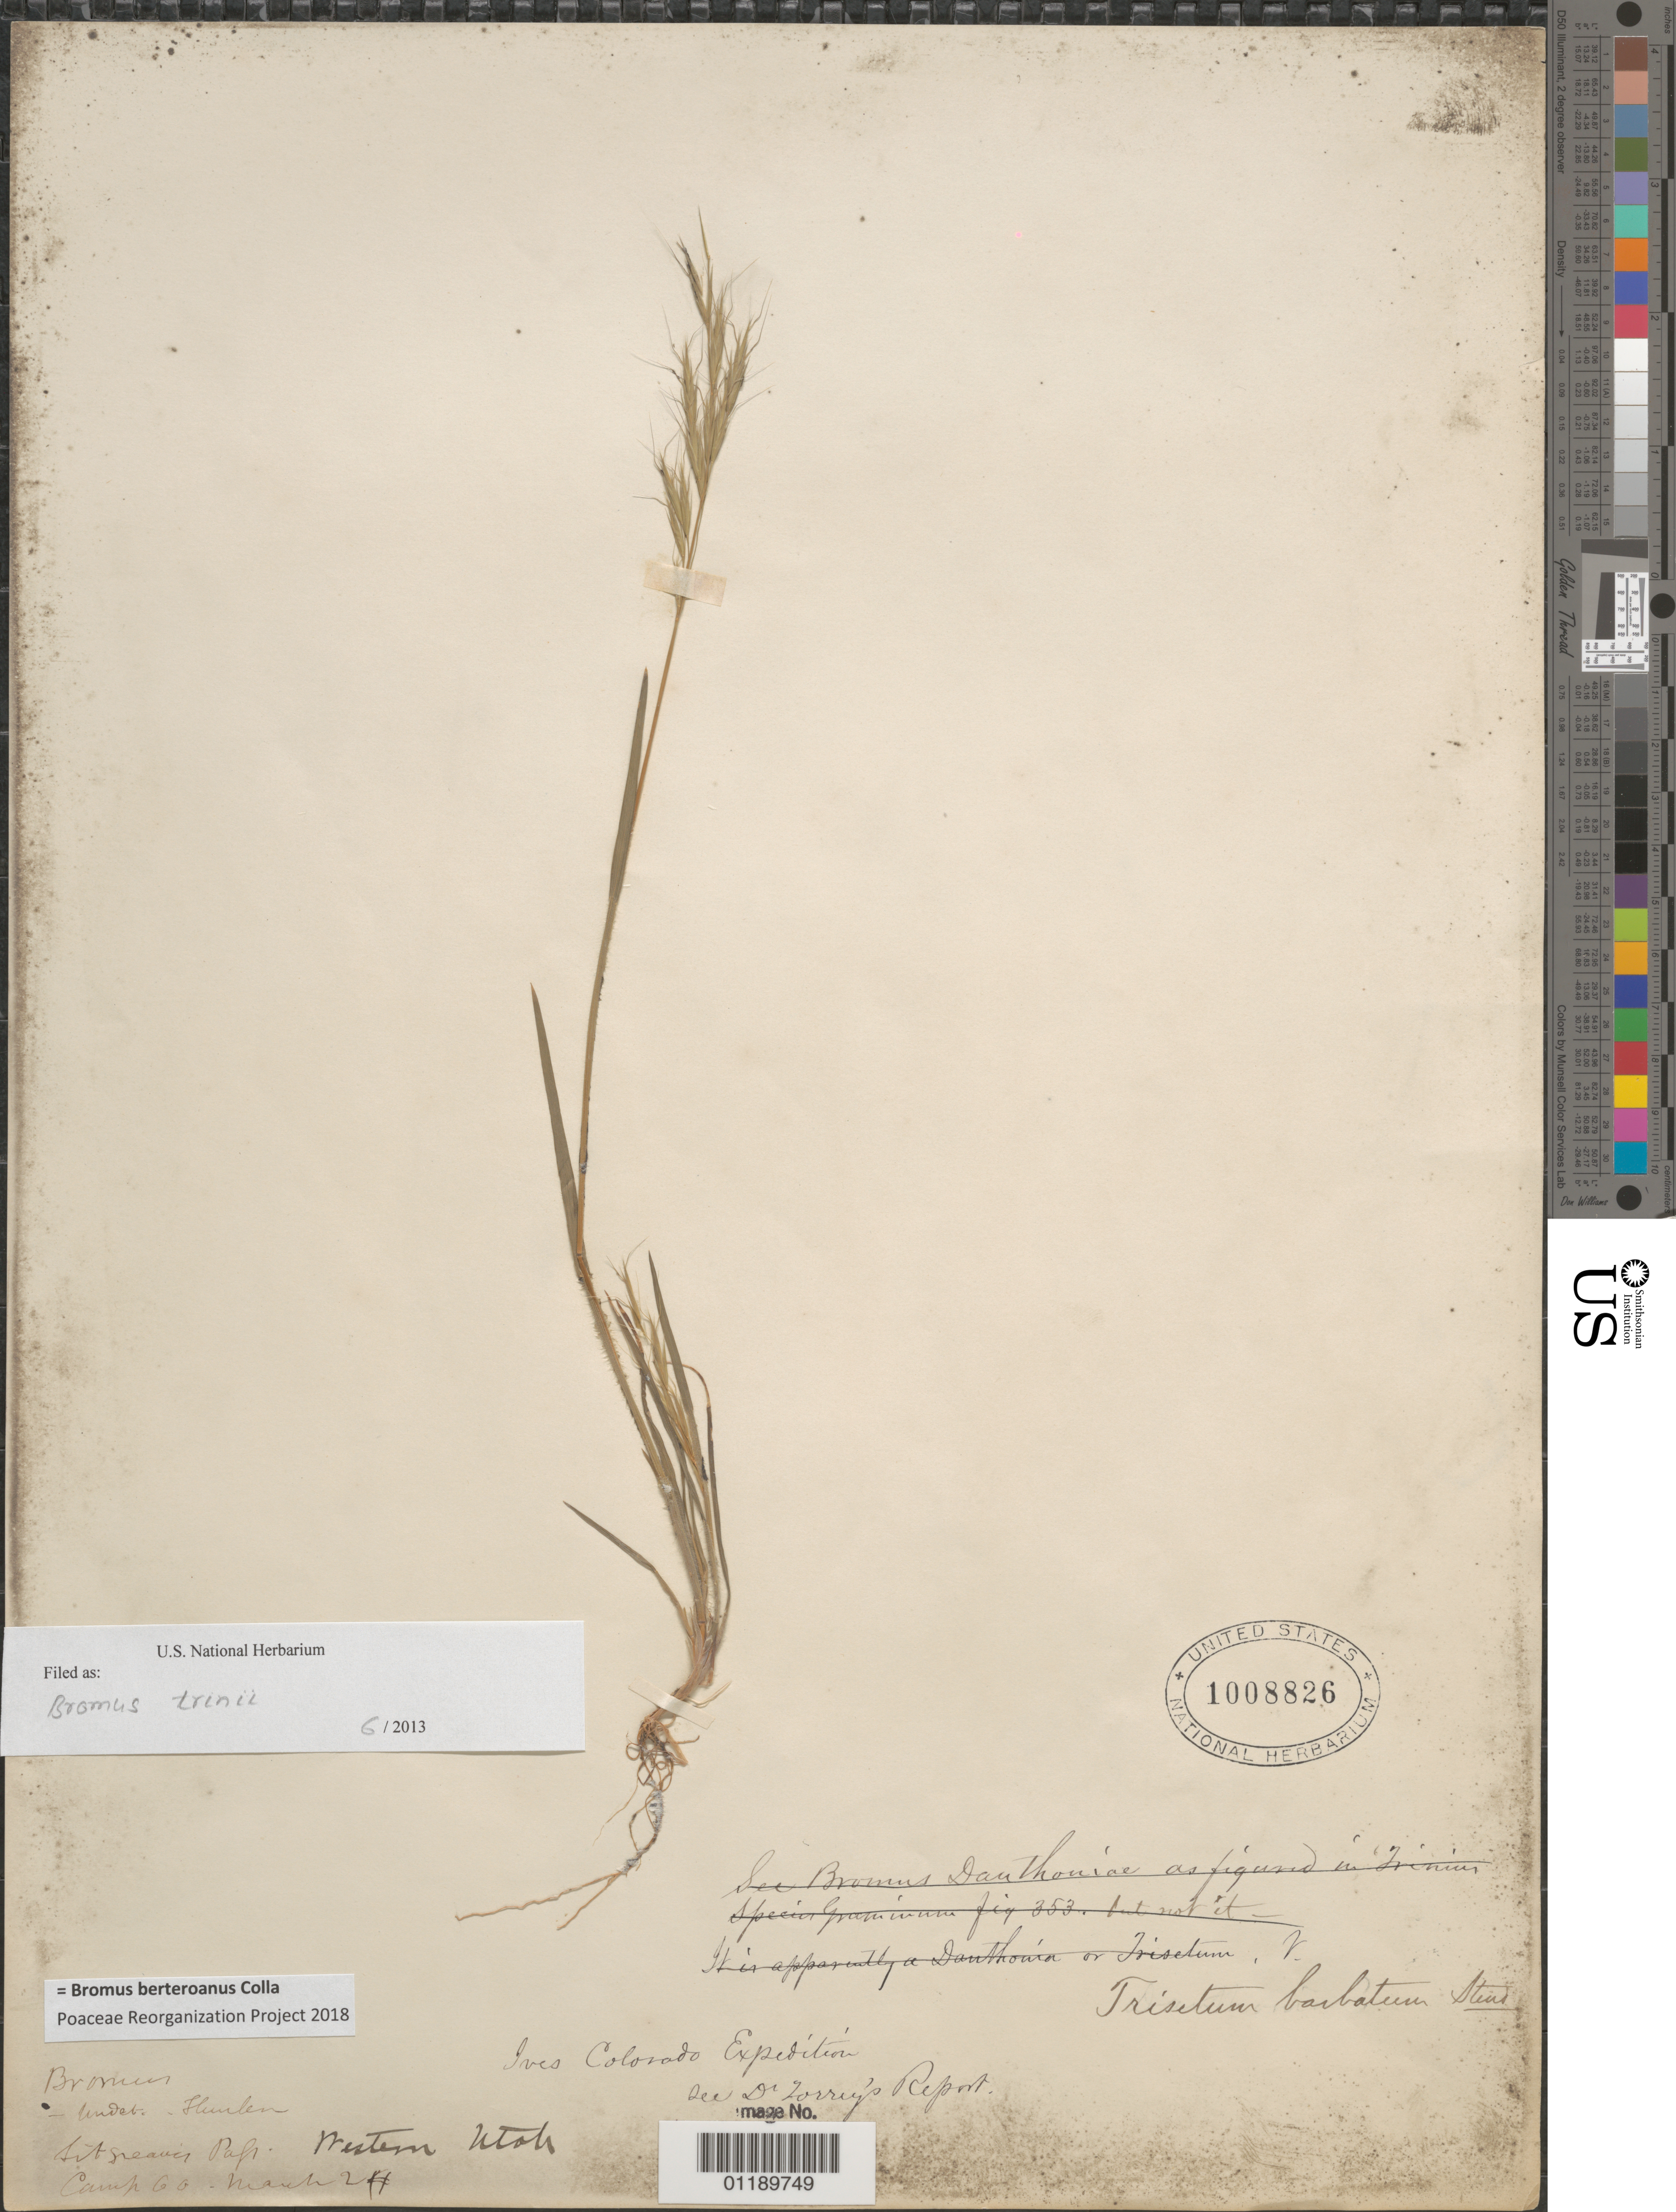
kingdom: Plantae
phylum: Tracheophyta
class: Liliopsida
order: Poales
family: Poaceae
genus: Bromus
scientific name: Bromus berteroanus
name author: Colla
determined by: Poaceae Reorganization Project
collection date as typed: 24 Mar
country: Canada / United States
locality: Camp 60.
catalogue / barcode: US 1008826